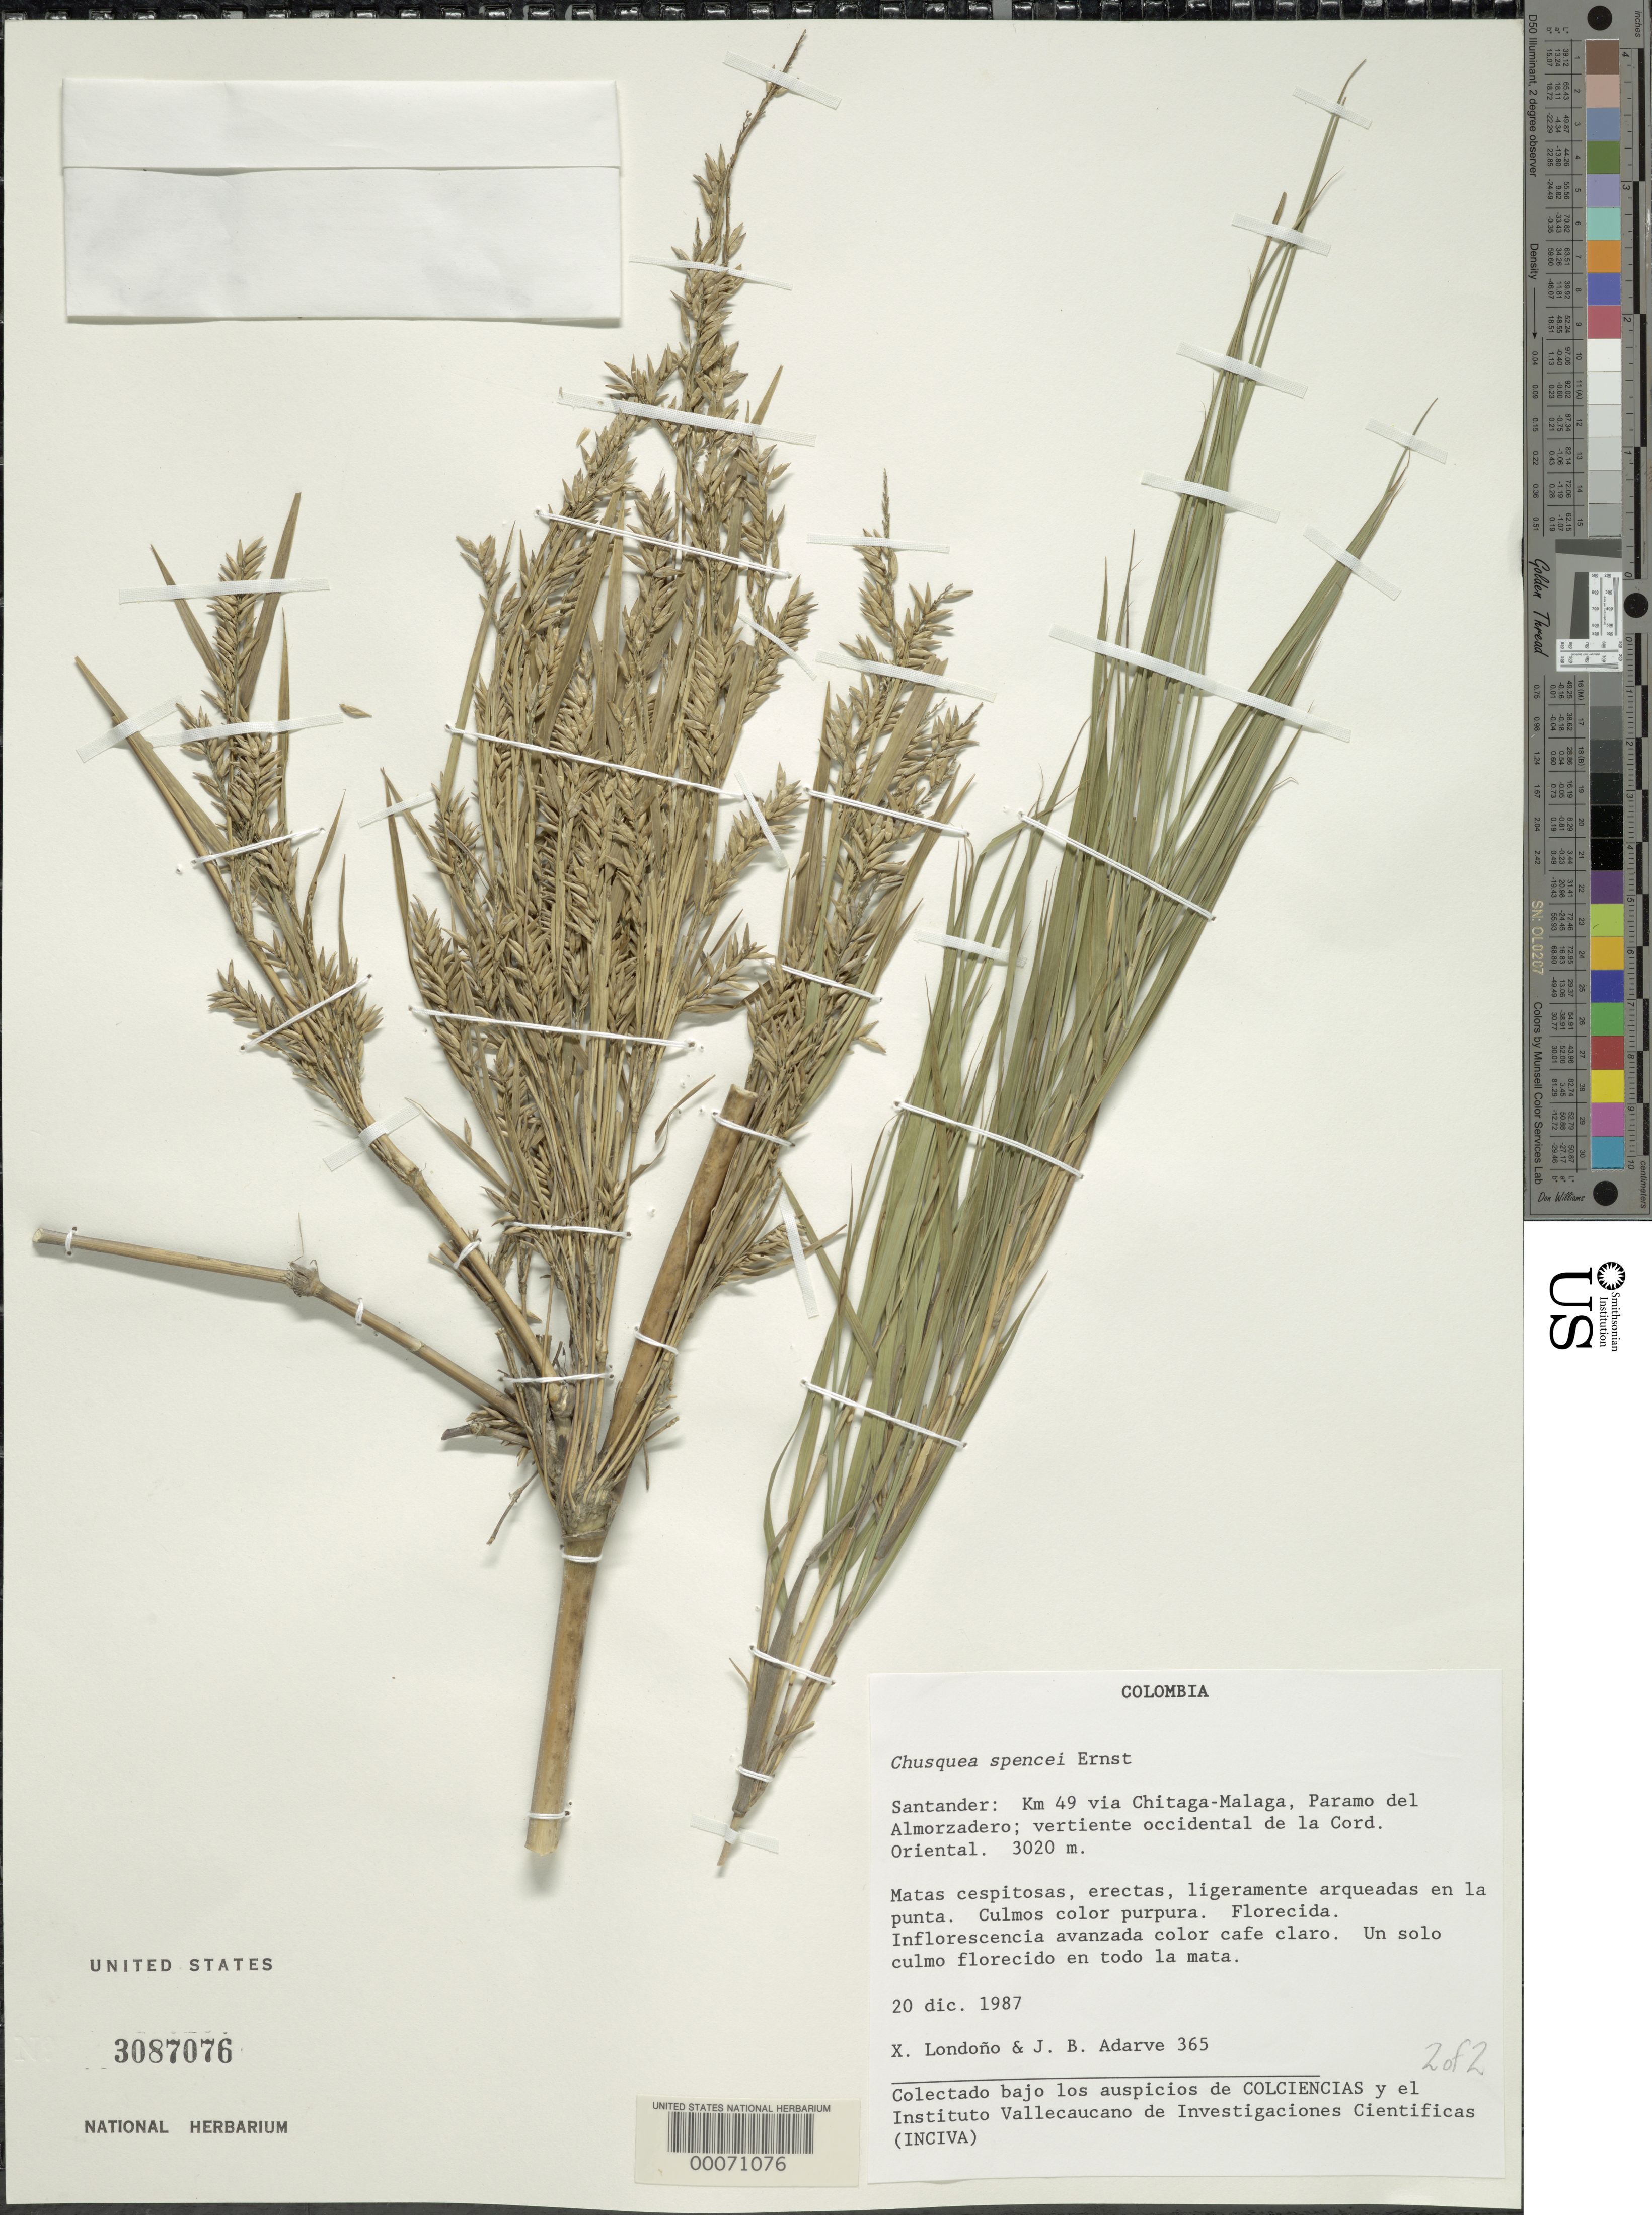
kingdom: Plantae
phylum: Tracheophyta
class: Liliopsida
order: Poales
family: Poaceae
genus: Chusquea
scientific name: Chusquea spencei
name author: Ernst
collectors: X. Londoño & J. B. Adarve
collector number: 365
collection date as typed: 20 Dec 1987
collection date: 1987-12-20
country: Colombia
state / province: Norte de Santander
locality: Km 49 by Chitaga-Malaga, Paramo del Almorzadero, E slope of La Cord. Oriental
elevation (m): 3020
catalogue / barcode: US 3087076